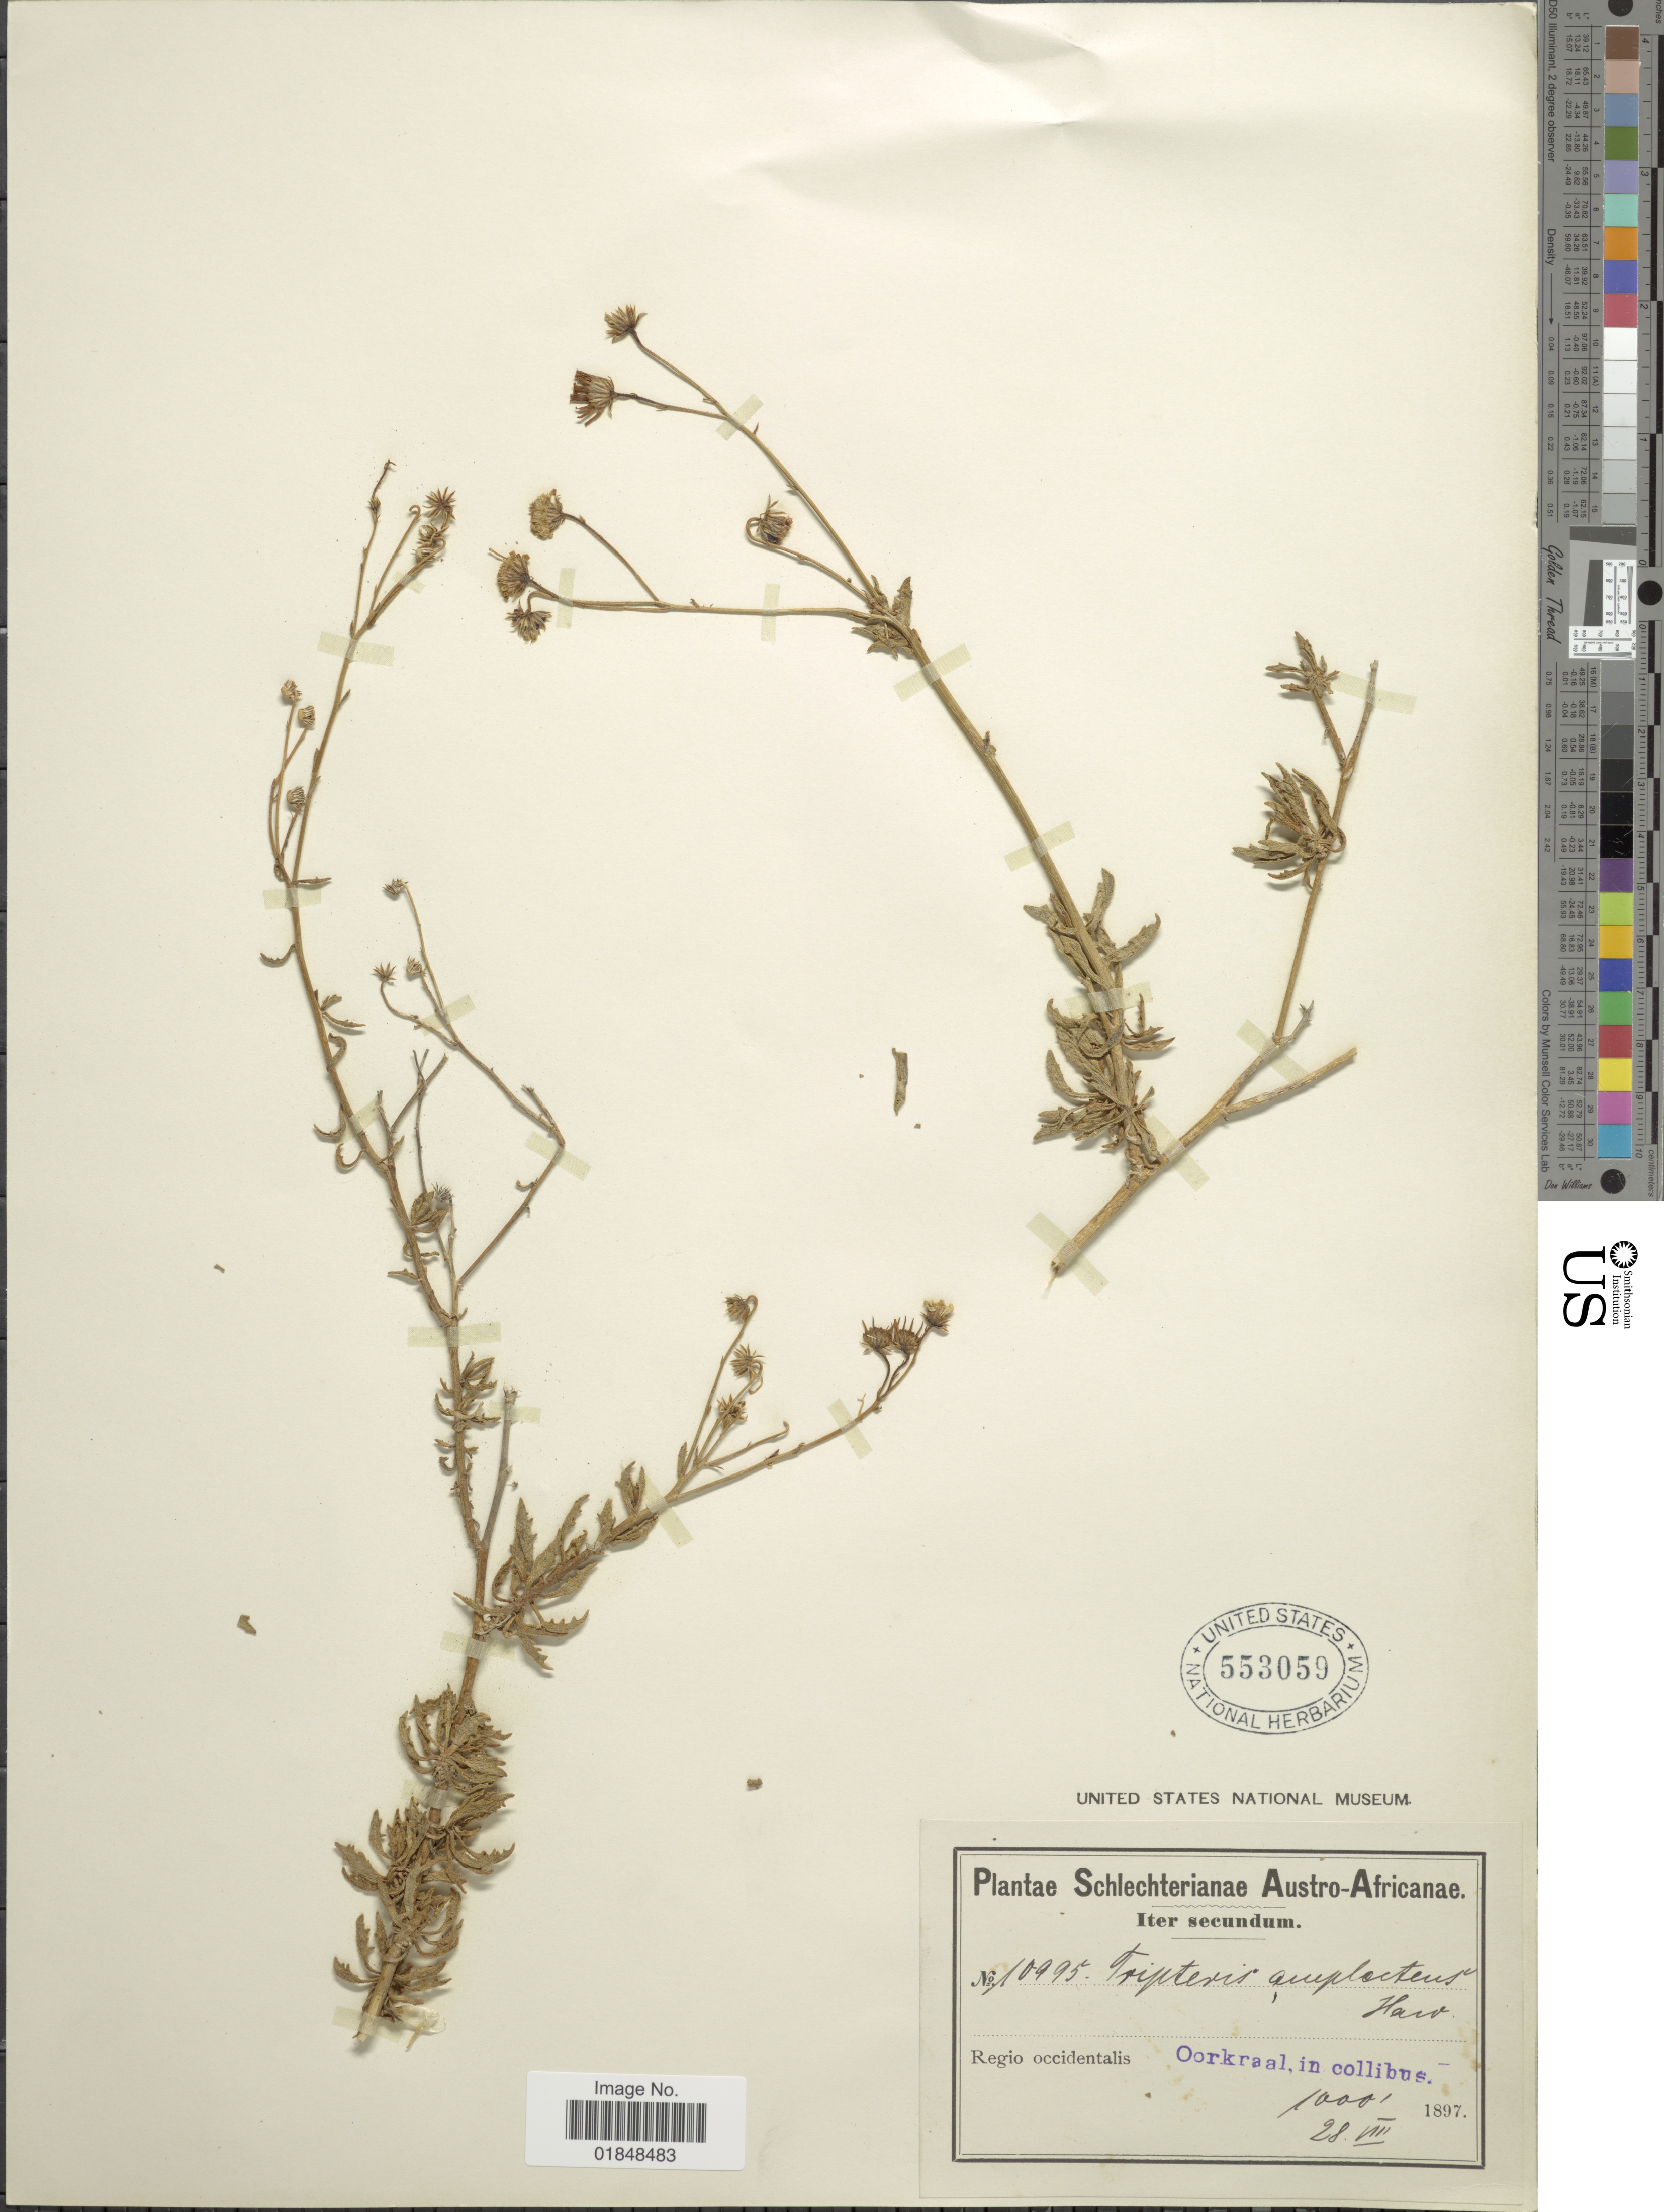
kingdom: Plantae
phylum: Tracheophyta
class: Magnoliopsida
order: Asterales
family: Asteraceae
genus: Norlindhia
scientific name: Norlindhia amplectens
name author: (Harv.) B. Nord.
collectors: Schlechter, --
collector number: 10995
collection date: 1897-08-28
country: South Africa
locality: Regio occidentalis Oorkraal. Iter Secundum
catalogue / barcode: US 553059